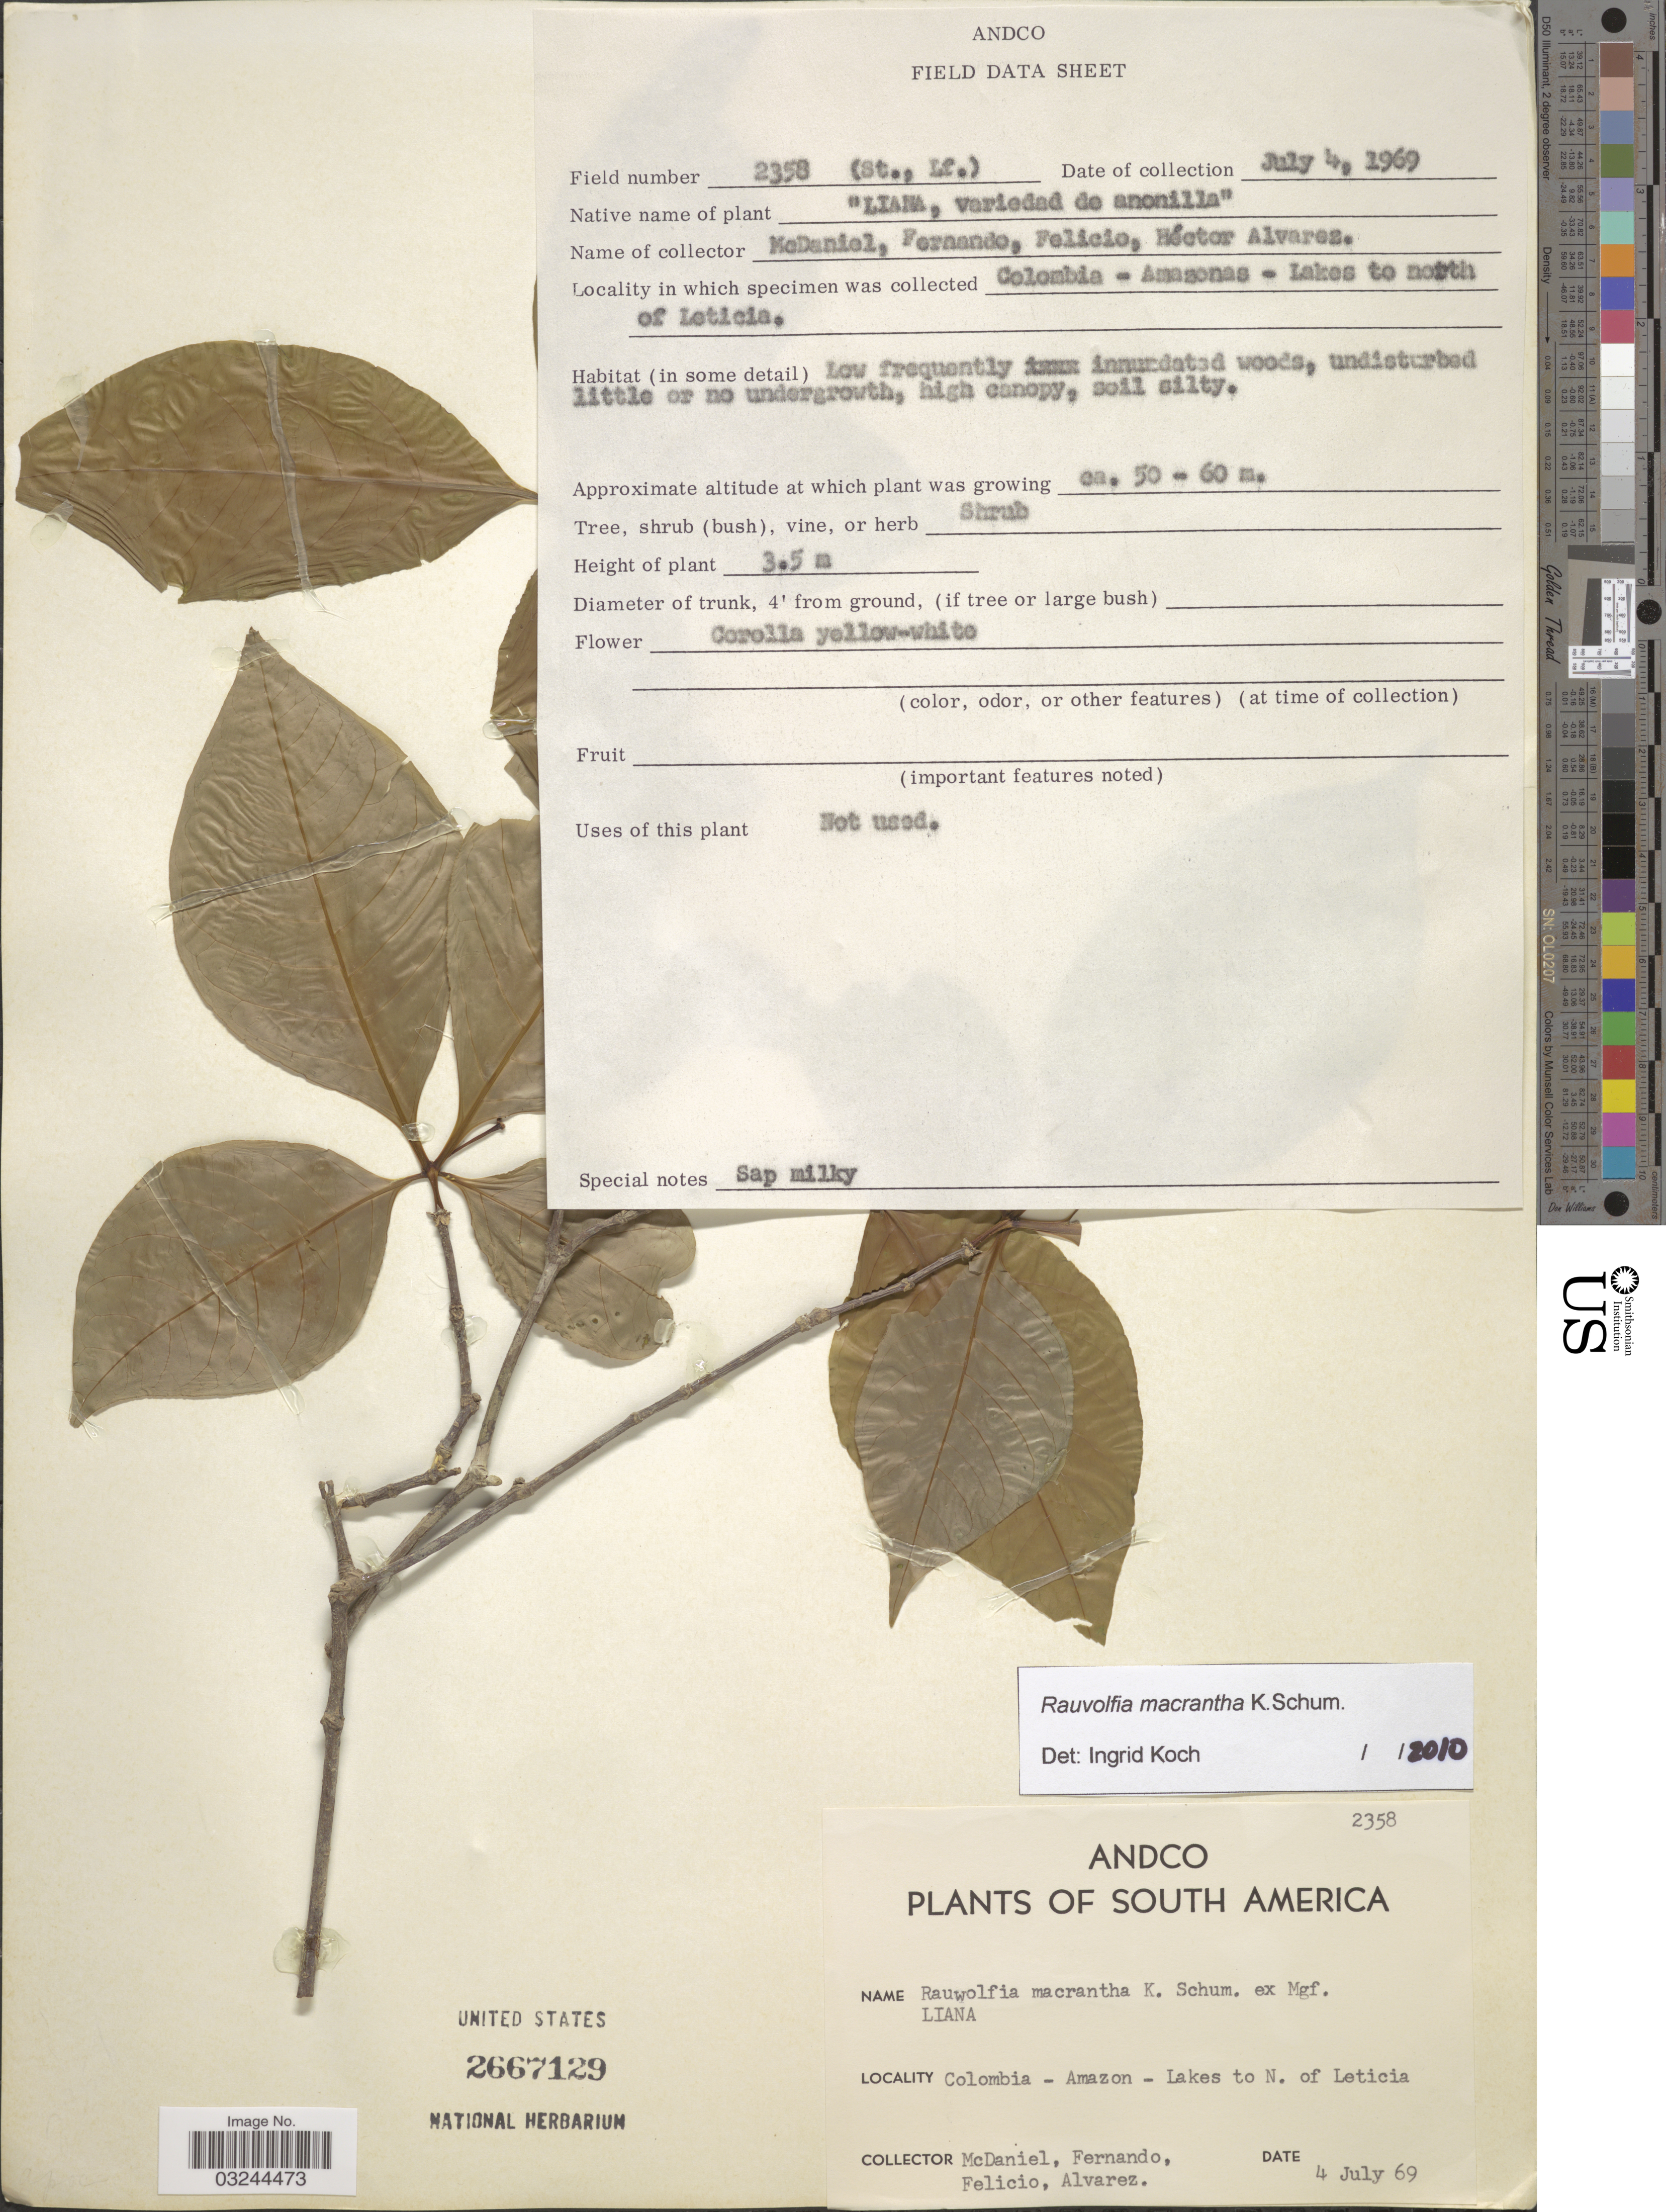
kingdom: Plantae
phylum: Tracheophyta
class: Magnoliopsida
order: Gentianales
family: Apocynaceae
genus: Rauvolfia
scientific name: Rauvolfia macrantha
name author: K. Schum. ex Markgr.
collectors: -- McDaniel, -- Fernando, -- Felicio & -- Alvarez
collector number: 2358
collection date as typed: Transcribed d/m/y: 4/7/69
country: Colombia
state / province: Amazônas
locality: Andco. Lakes to north of Leticia.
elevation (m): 50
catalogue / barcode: US 2667129